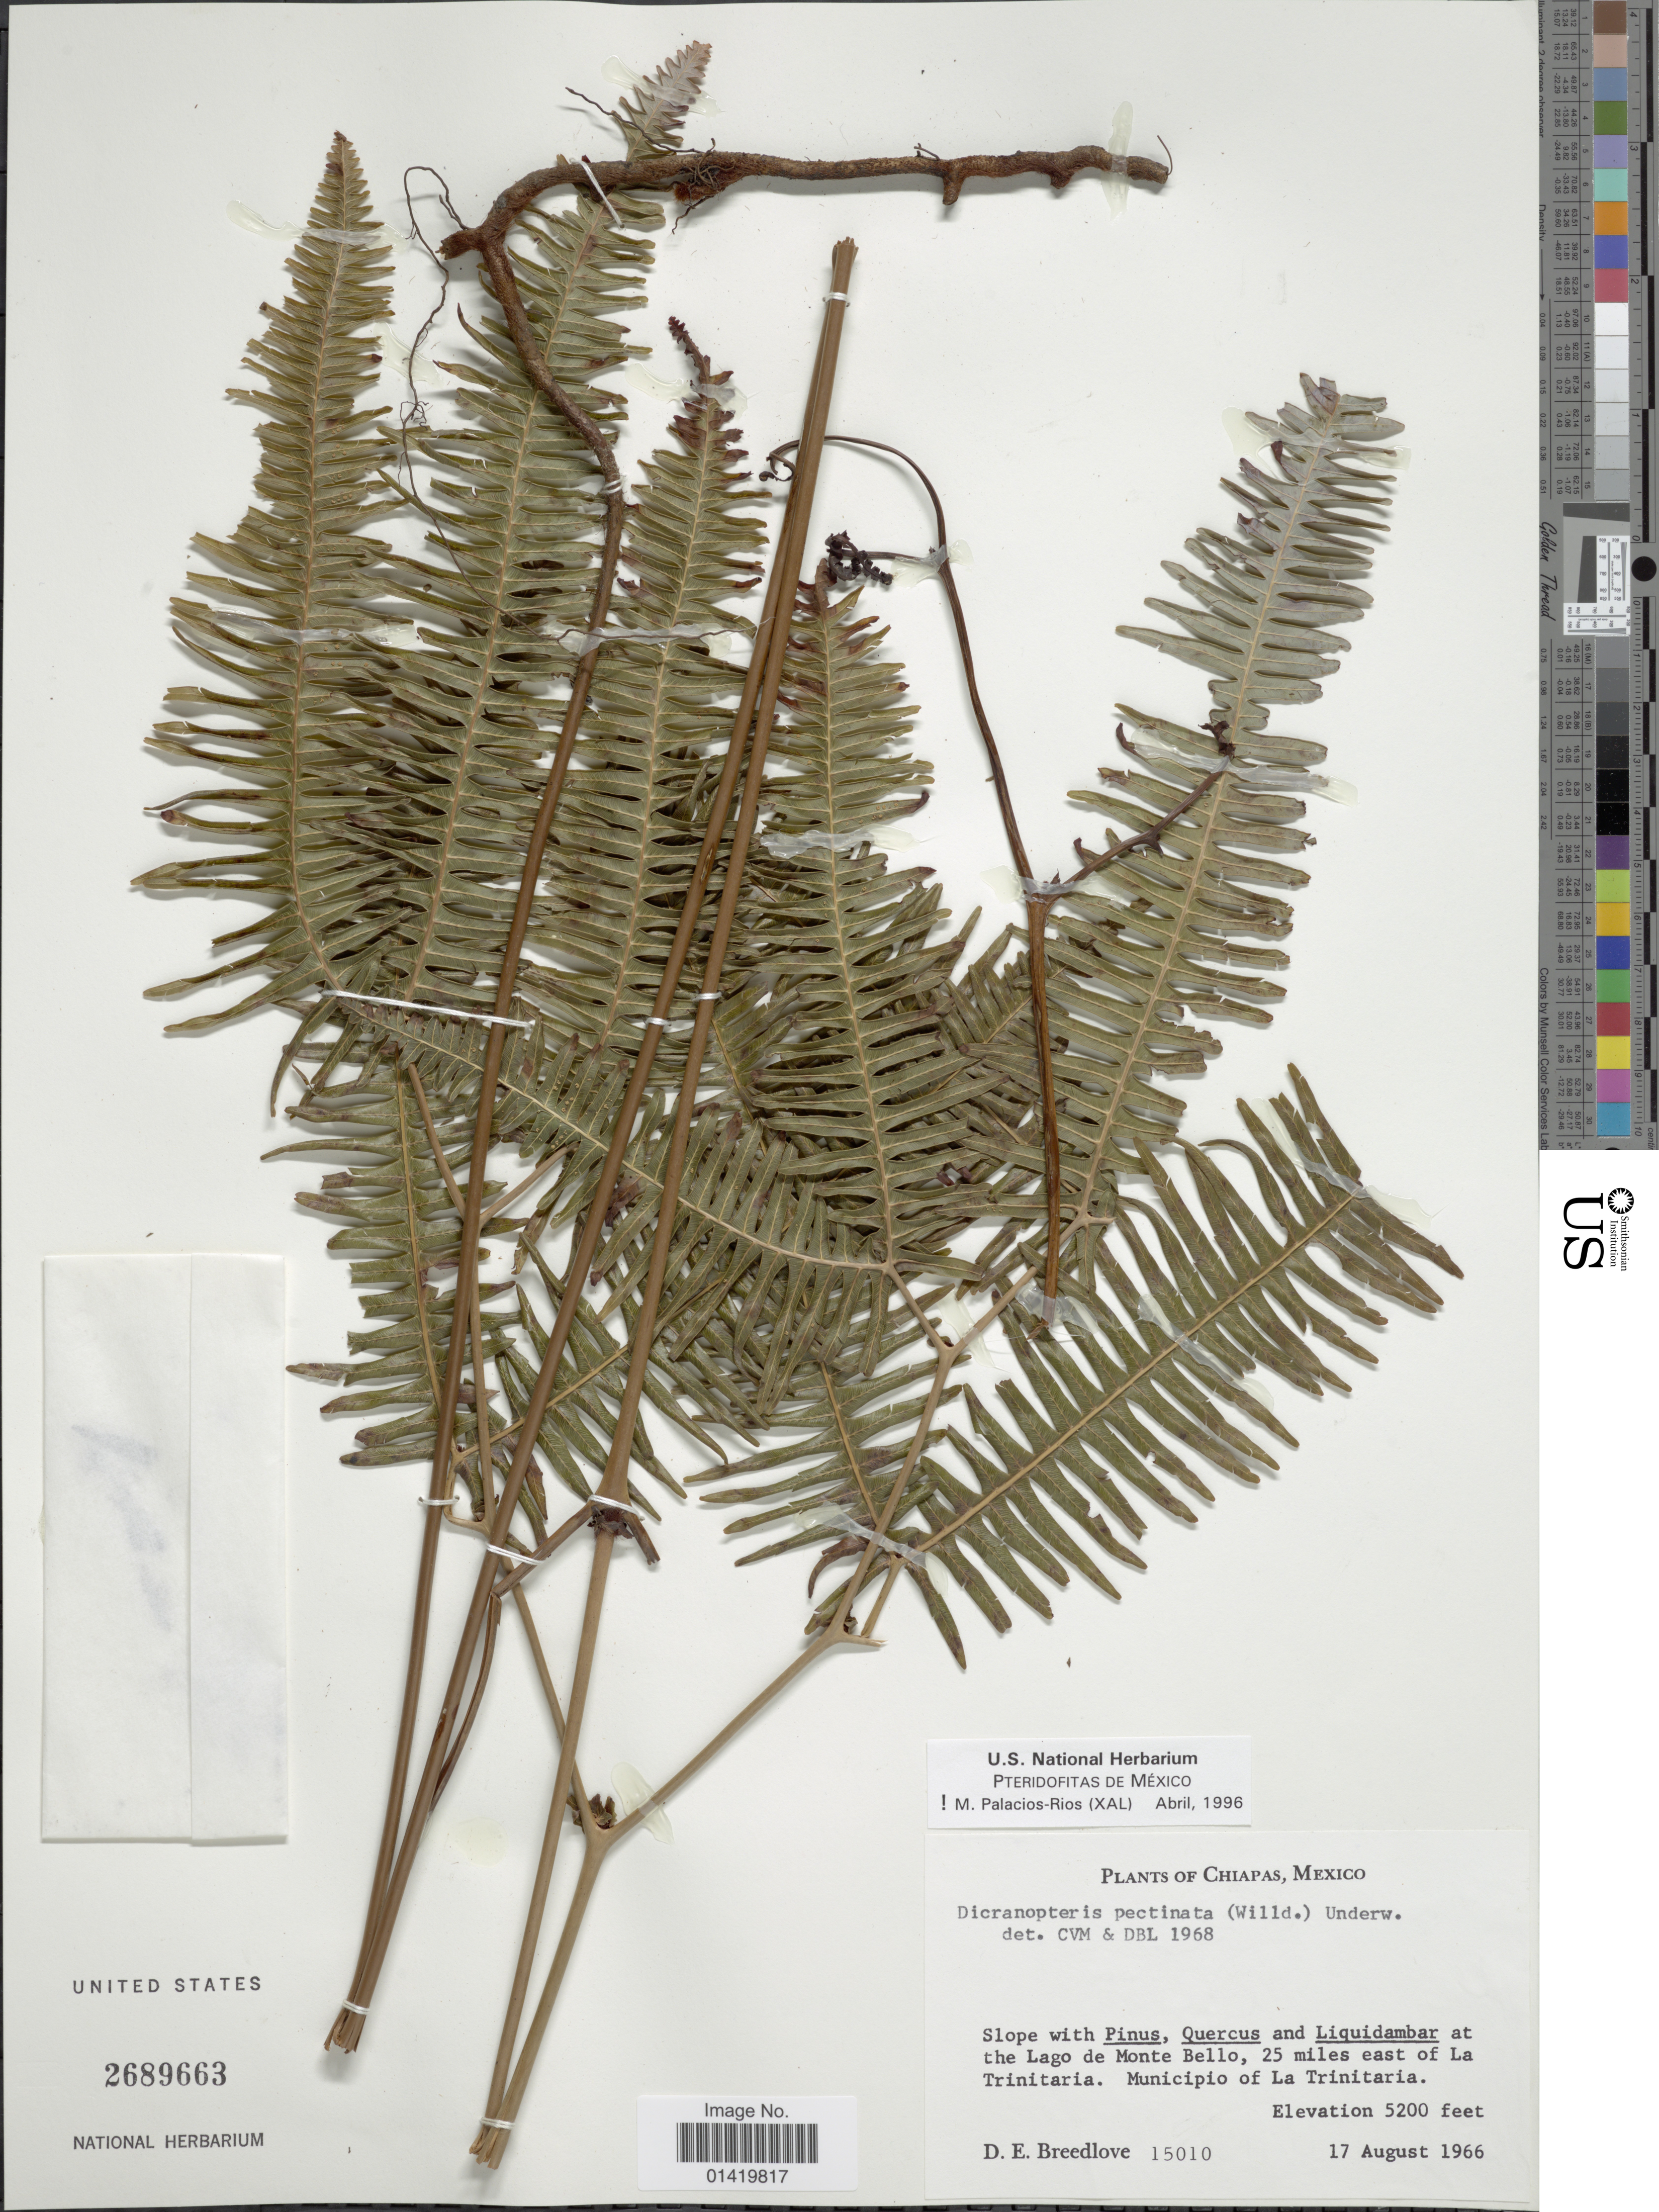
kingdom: Plantae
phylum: Tracheophyta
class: Polypodiopsida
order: Gleicheniales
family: Gleicheniaceae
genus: Gleichenella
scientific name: Gleichenella pectinata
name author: (Willd.) Ching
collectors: D. E. Breedlove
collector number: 15010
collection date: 1966-08-17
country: Mexico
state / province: Chiapas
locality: At the Lago de Monte Bello, 25 miles east of La Trinitaria, Municpio of La Trinitaria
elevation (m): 1585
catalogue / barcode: US 2689663